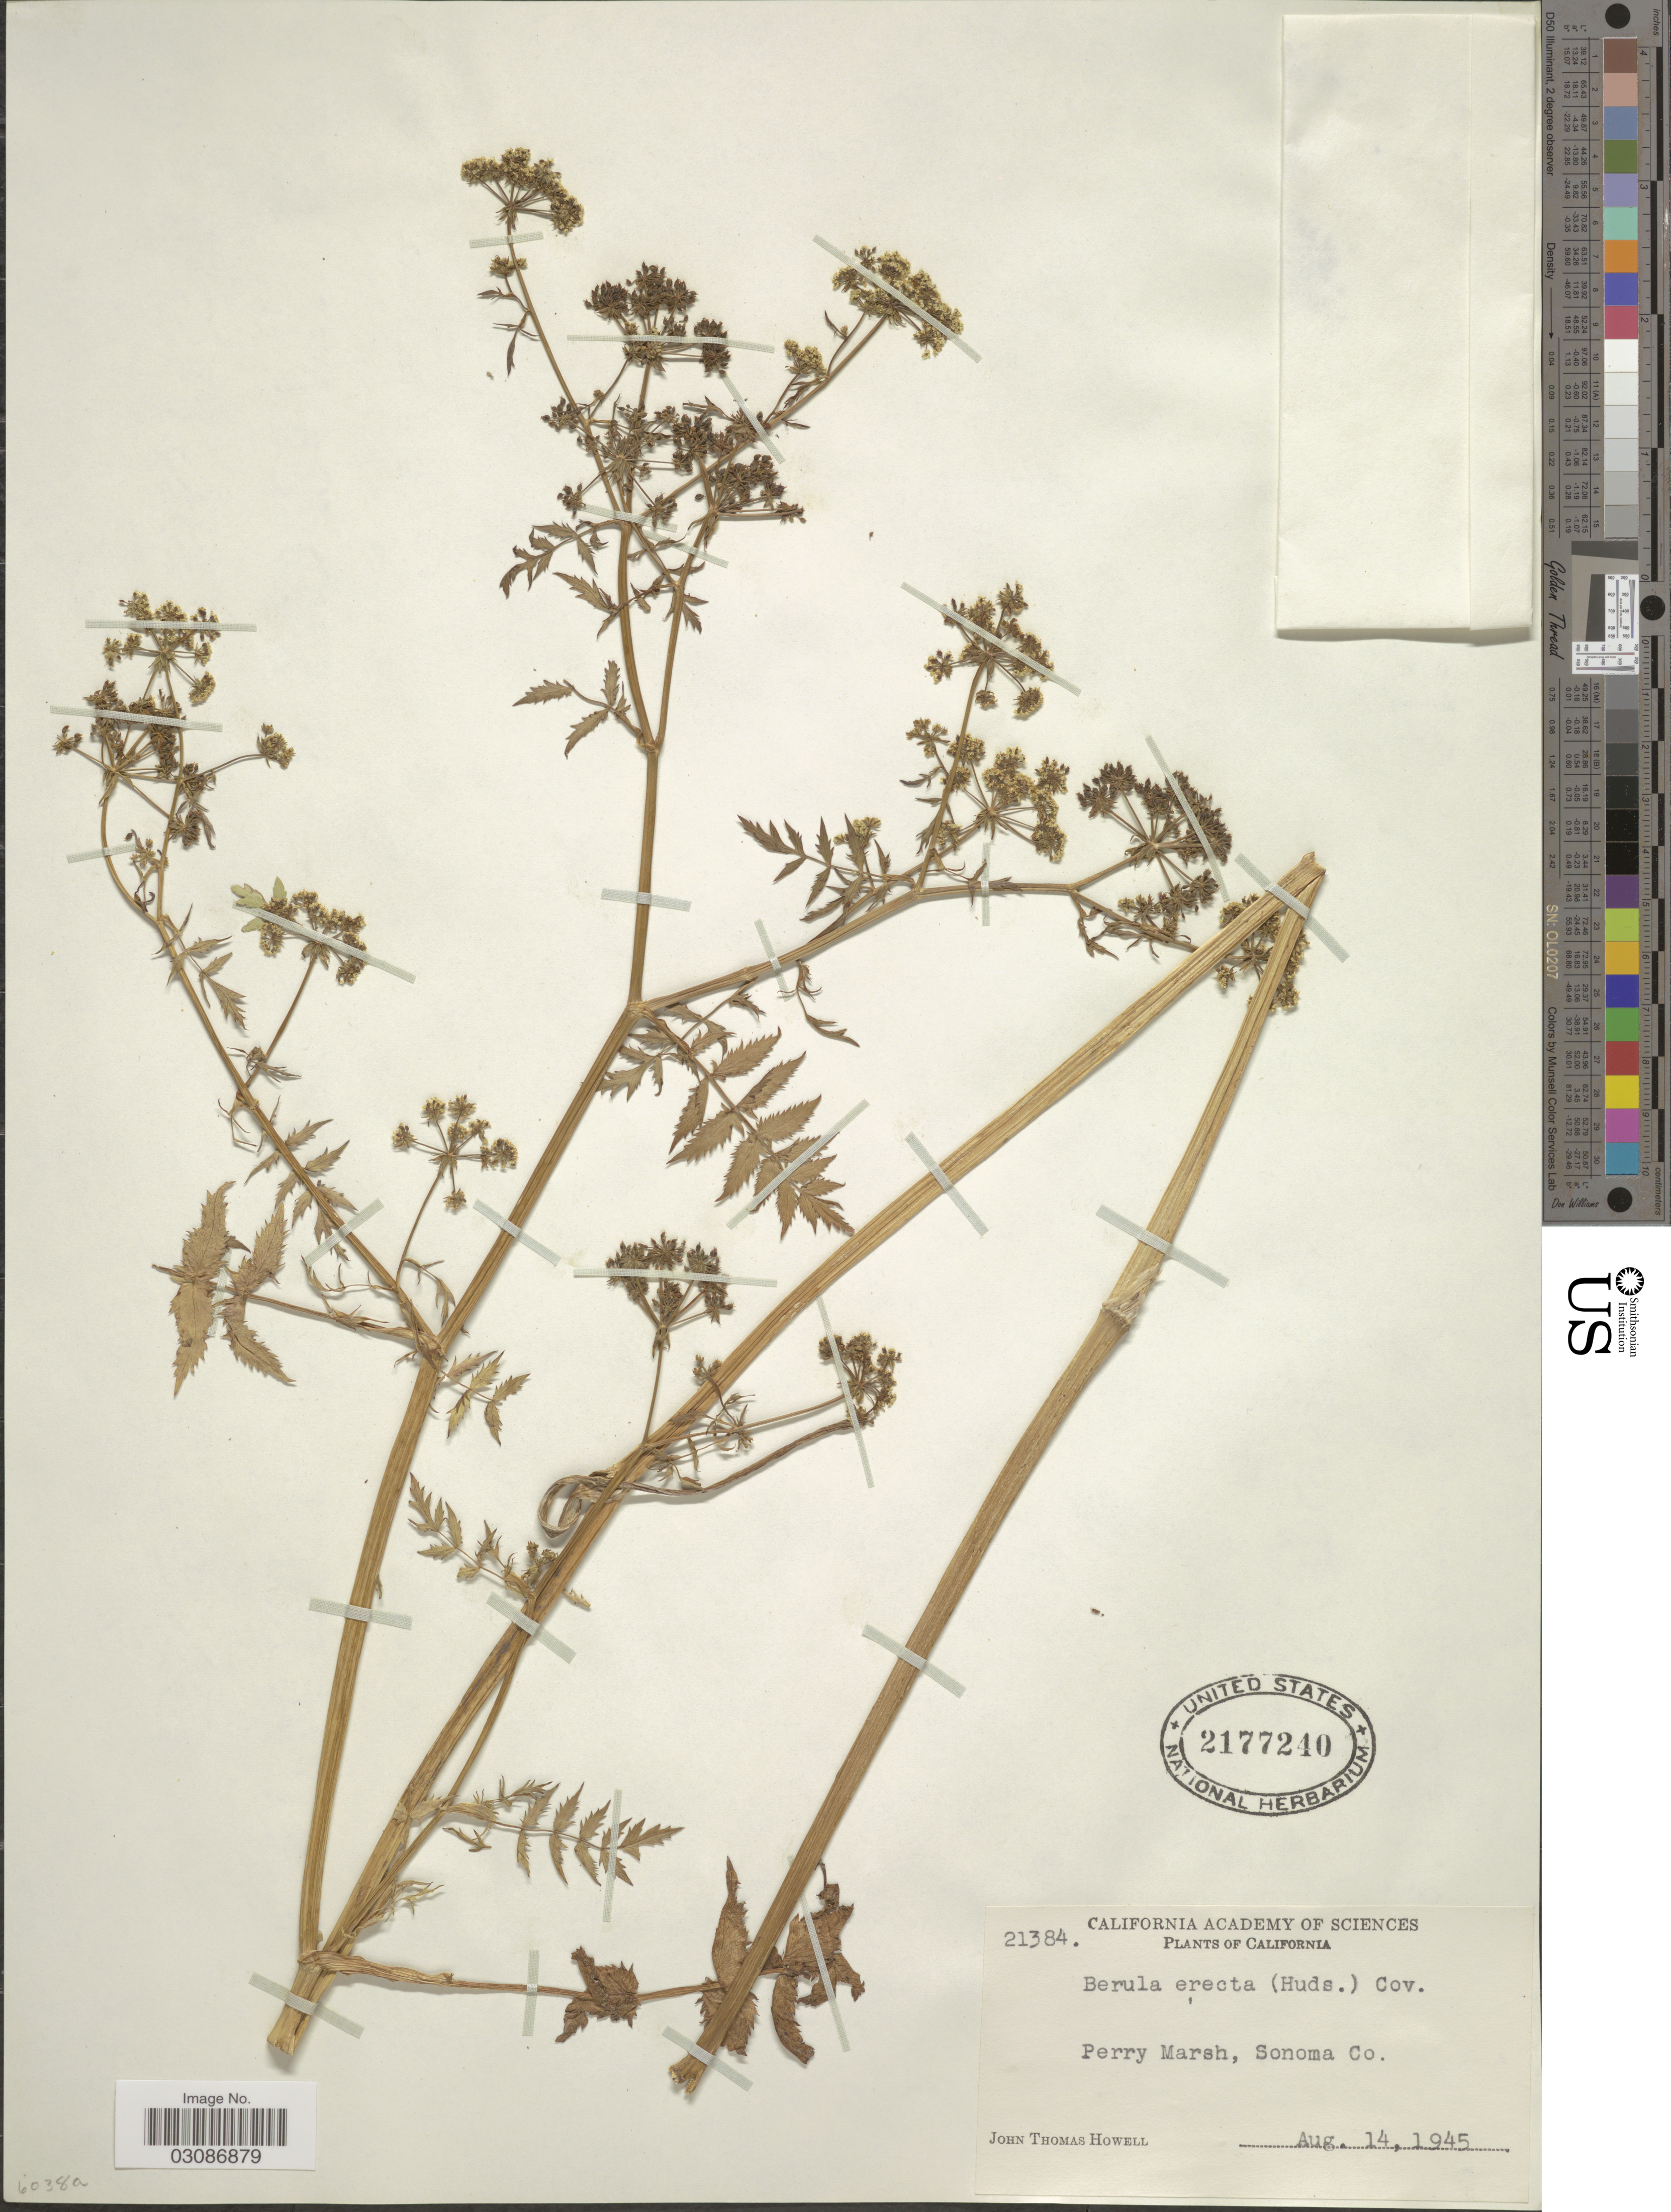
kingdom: Plantae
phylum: Tracheophyta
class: Magnoliopsida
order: Apiales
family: Apiaceae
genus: Berula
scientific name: Berula erecta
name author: (Huds.) Coville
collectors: J. H. Thomas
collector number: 21384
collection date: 1945-08-14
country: United States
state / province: California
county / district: Sonoma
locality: Perry Marsh, Sonoma Co.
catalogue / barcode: US 2177240